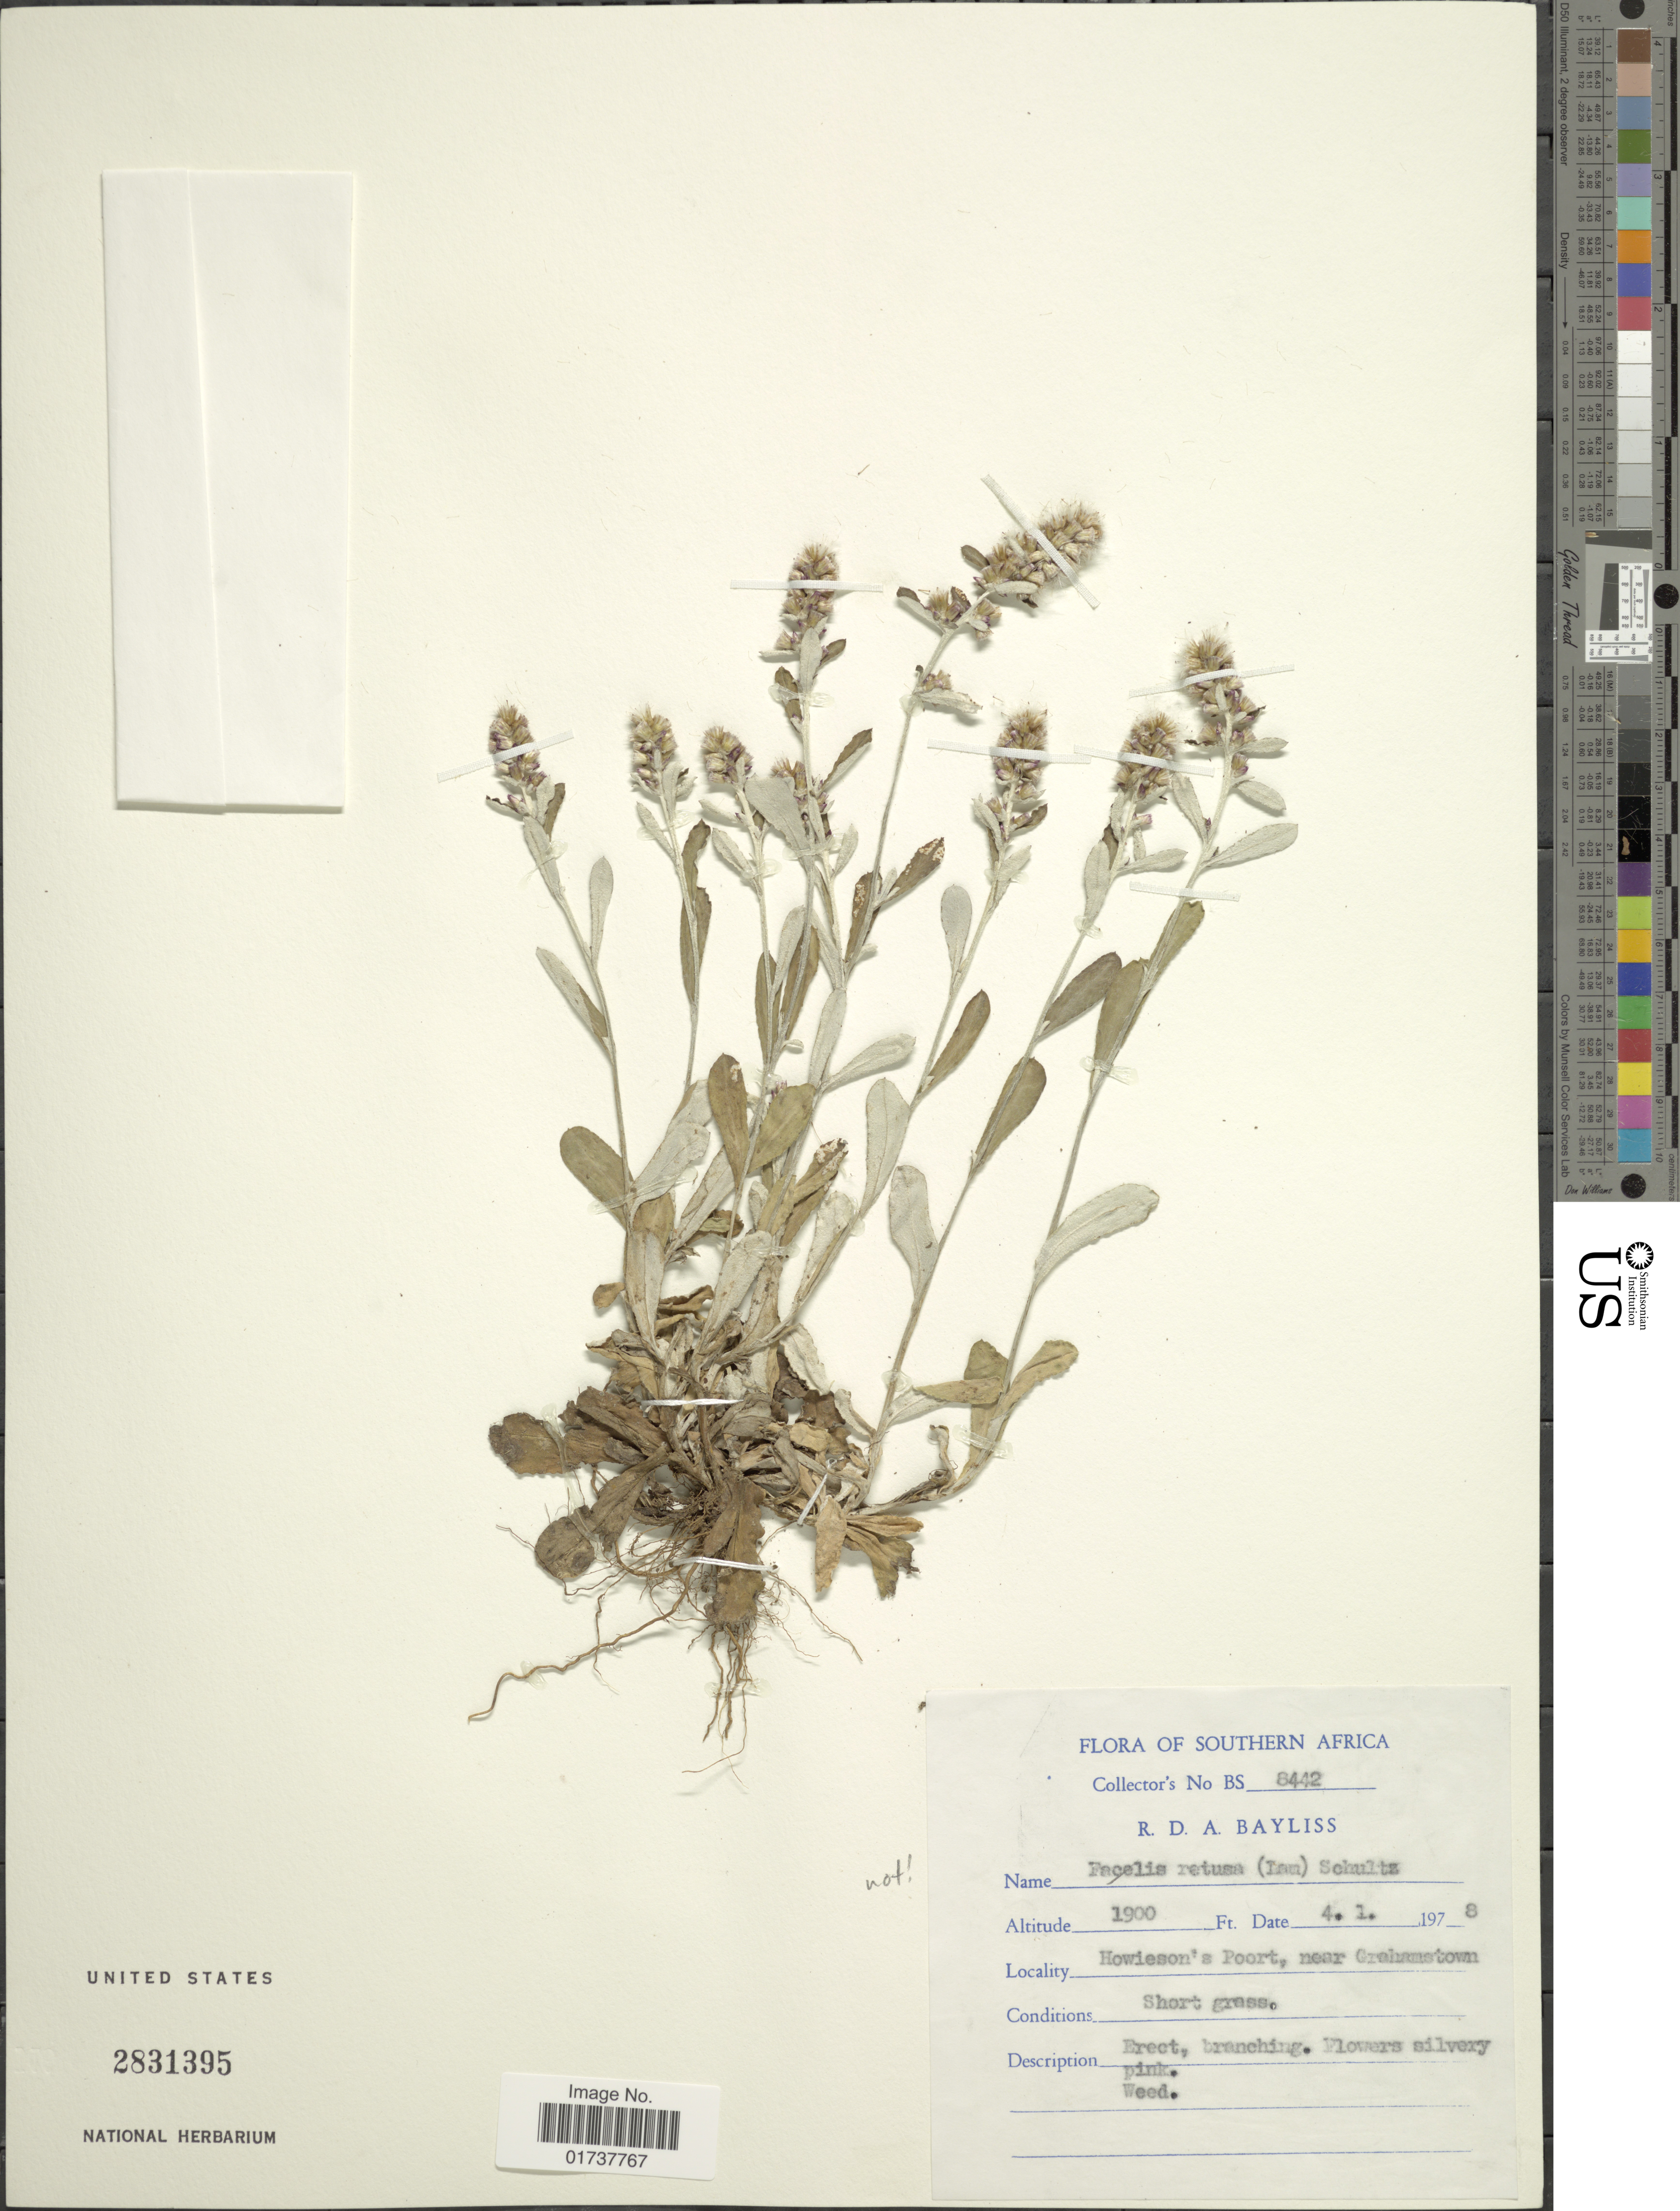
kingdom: Plantae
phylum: Tracheophyta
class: Magnoliopsida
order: Asterales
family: Asteraceae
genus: Gnaphalium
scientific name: Gnaphalium sp.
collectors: R. Bayliss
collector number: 8442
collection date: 1978-01-04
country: South Africa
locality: Howieson's Poort, near Grahamstown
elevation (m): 579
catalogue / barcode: US 2831395